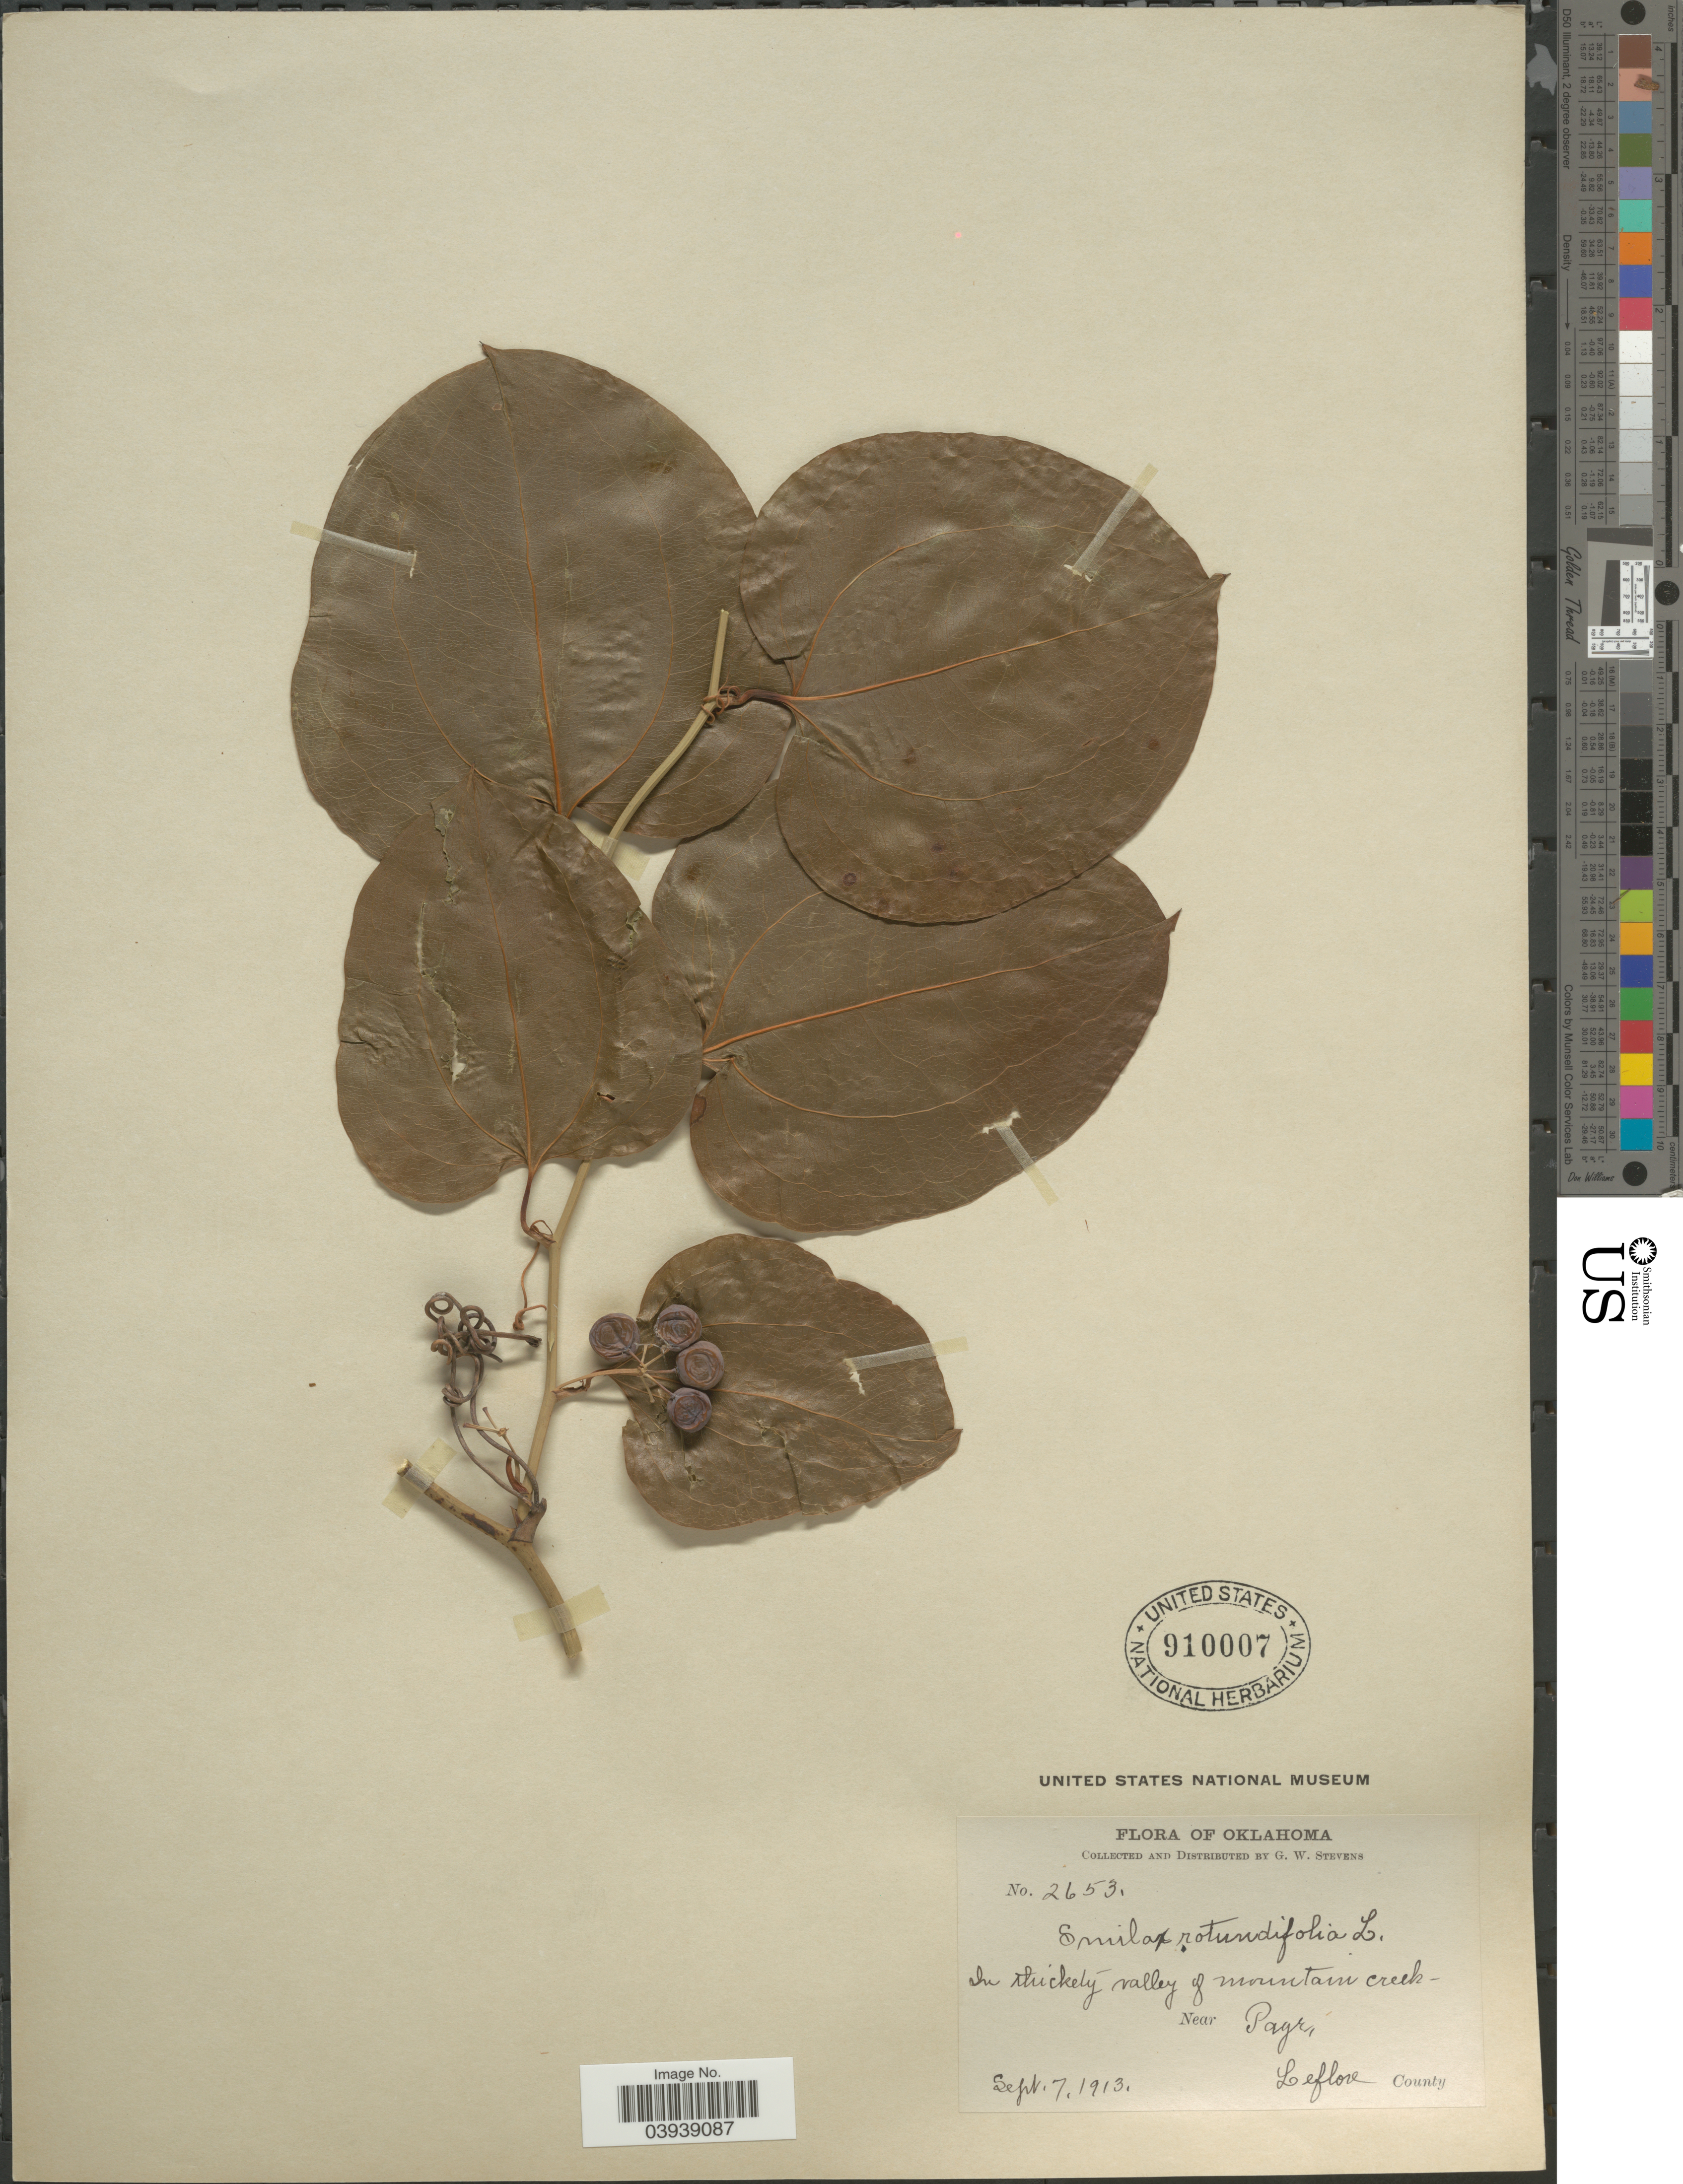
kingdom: Plantae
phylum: Tracheophyta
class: Liliopsida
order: Liliales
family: Smilacaceae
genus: Smilax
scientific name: Smilax rotundifolia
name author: L.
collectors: G. W. Stevens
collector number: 2653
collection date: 1913-09-07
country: United States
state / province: Oklahoma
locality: In thickety valley of mountain creek- Near Page, Leflore County.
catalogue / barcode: US 910007